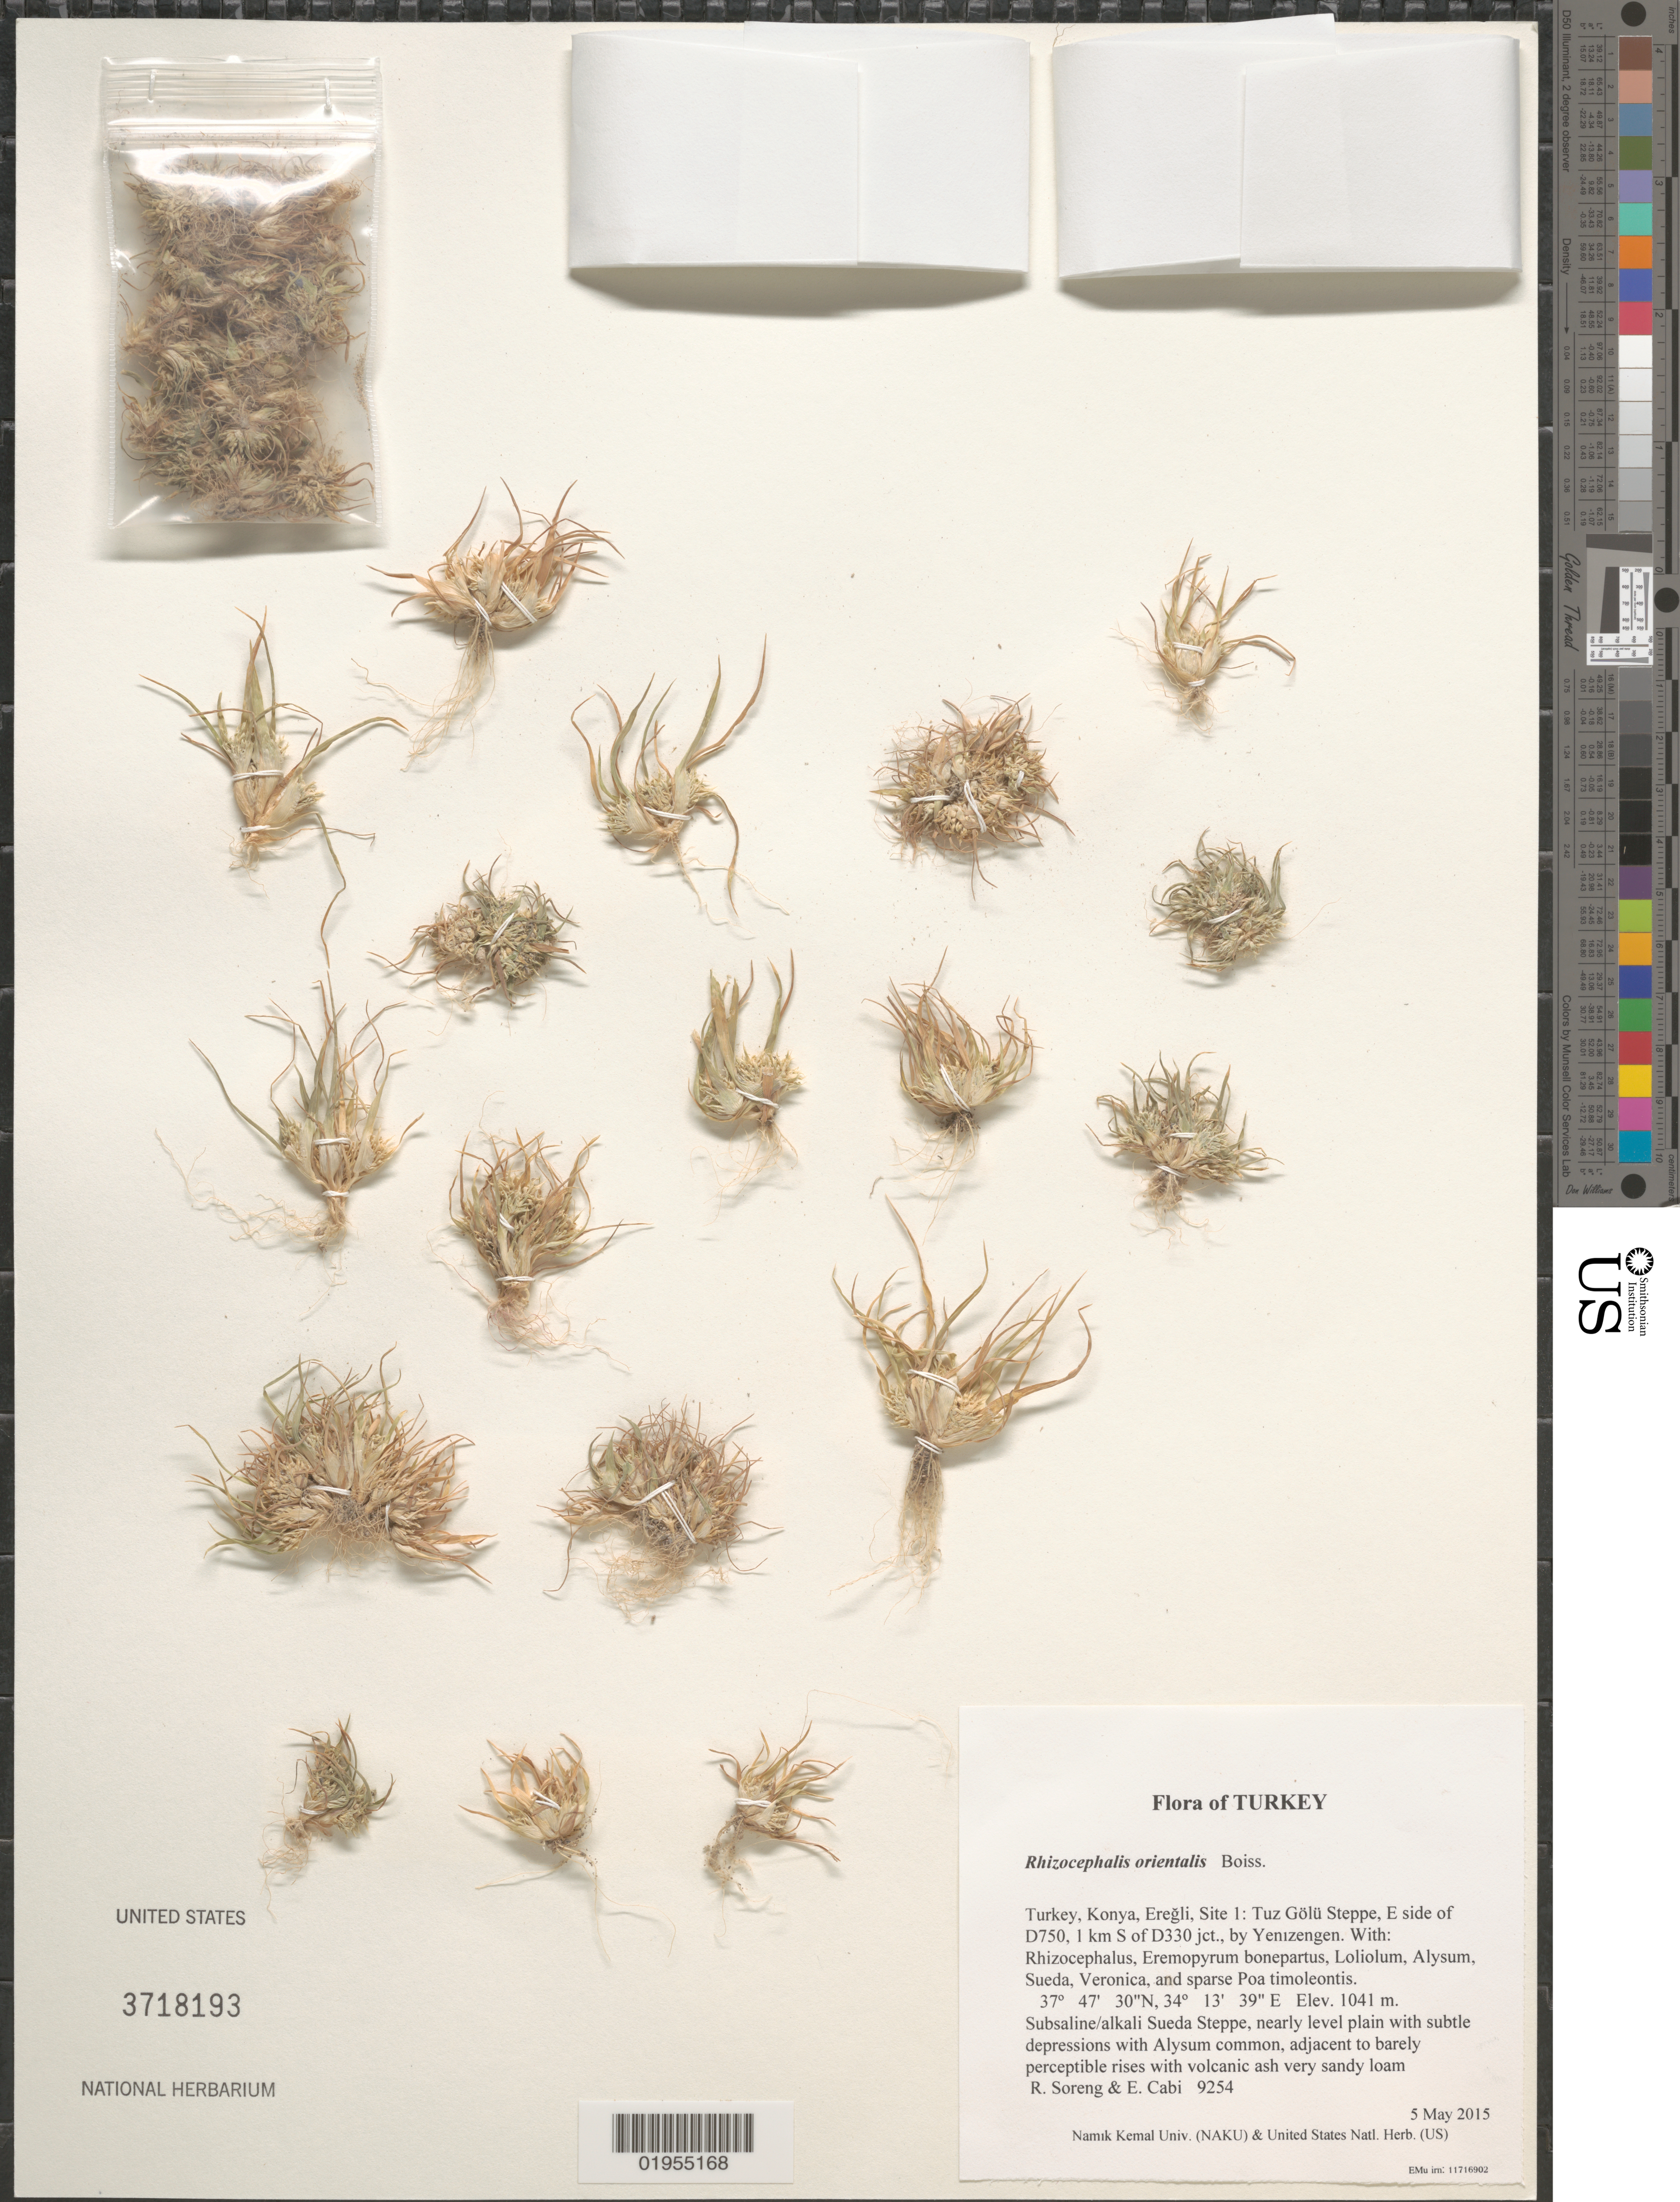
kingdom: Plantae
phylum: Tracheophyta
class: Liliopsida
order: Poales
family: Poaceae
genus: Rhizocephalus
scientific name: Rhizocephalus orientalis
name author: Boiss.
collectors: R. J. Soreng & E. Cabi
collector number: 9254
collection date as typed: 2015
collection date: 2015-05-05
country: Turkey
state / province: Konya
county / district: Eregli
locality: Site 3: Tuz Golu Steppe, E side of D750, 1 km S of D330 jct., by Yenizengen.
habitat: Subsaline/alkali Sueda Steppe, nearly level plain with subtile depressions with Alysum common, adjacent to barely perceptible rises with volcanic ash very sandy loam, bare ground 65%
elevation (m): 1041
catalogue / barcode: US 3718193